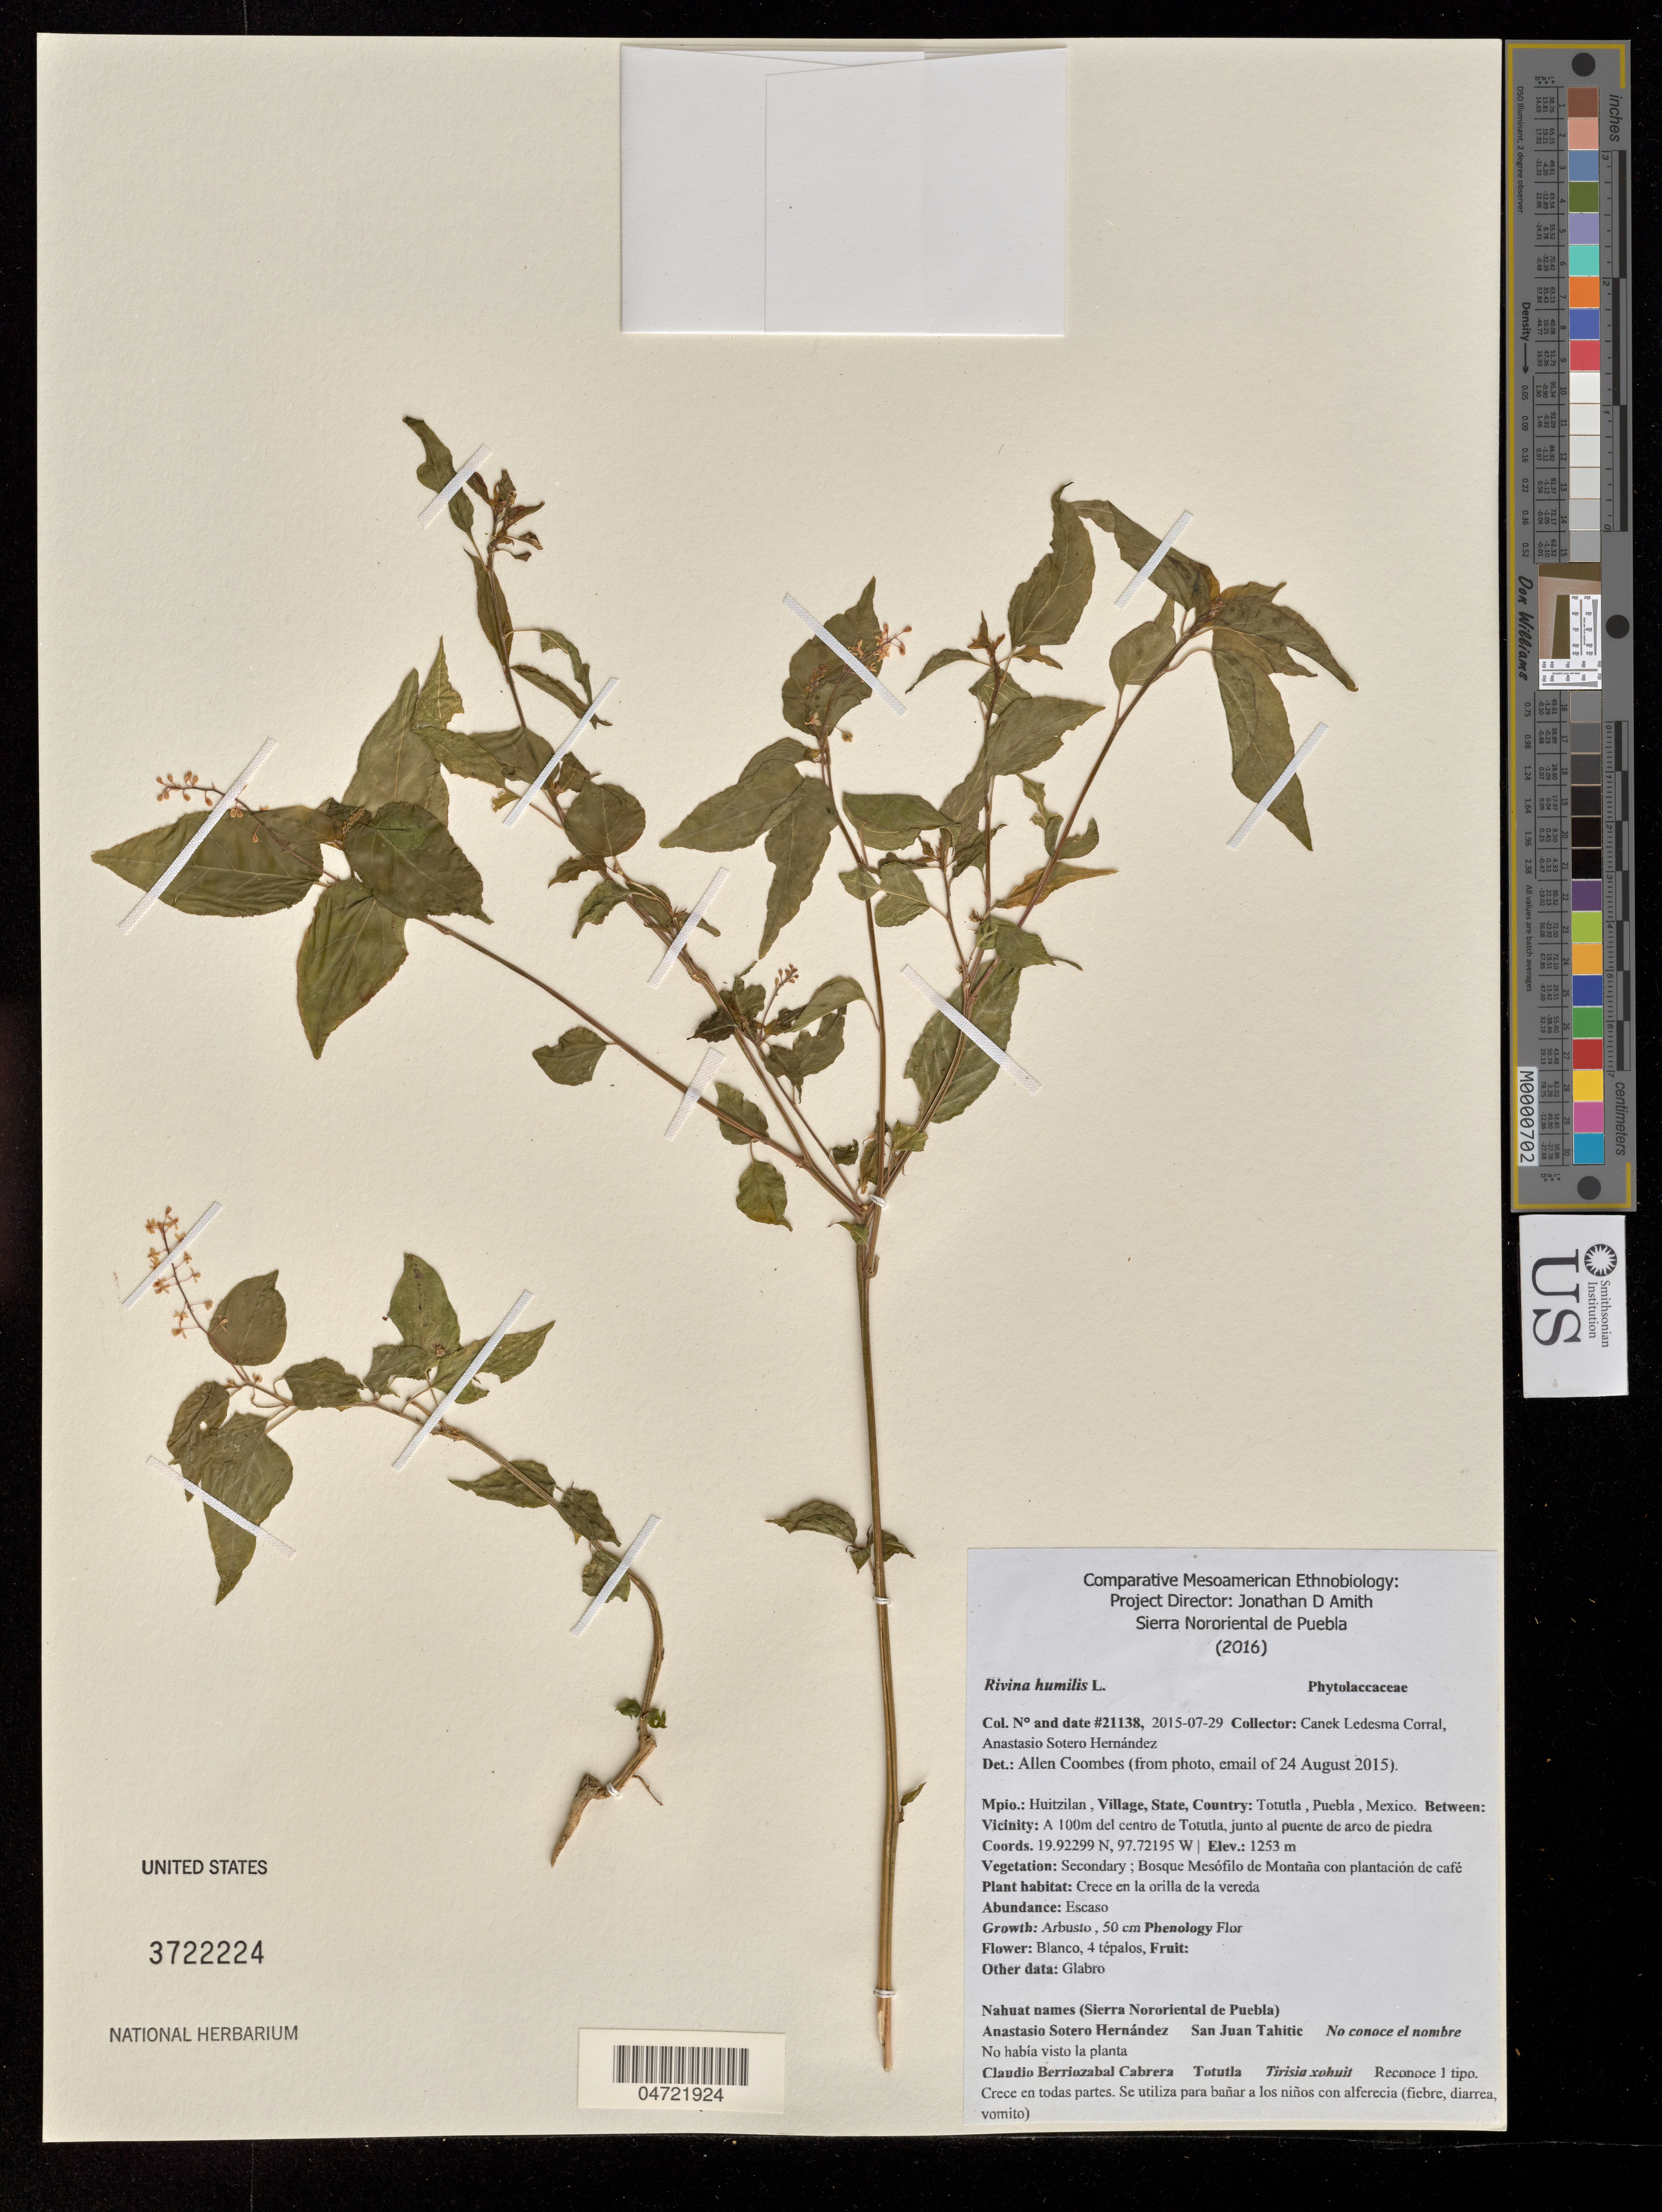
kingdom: Plantae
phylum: Tracheophyta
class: Magnoliopsida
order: Caryophyllales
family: Phytolaccaceae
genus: Rivina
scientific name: Rivina humilis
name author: L.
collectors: Canek Ledesma C. & A. Sotero H.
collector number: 21138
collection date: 2015-07-29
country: Mexico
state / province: Puebla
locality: A 100 m del centro de Totutla, junto al puente de arco de piedra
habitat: Secondary; bosque Mesofilo de Montana con platacion de cafe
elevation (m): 1253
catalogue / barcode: US 3722224